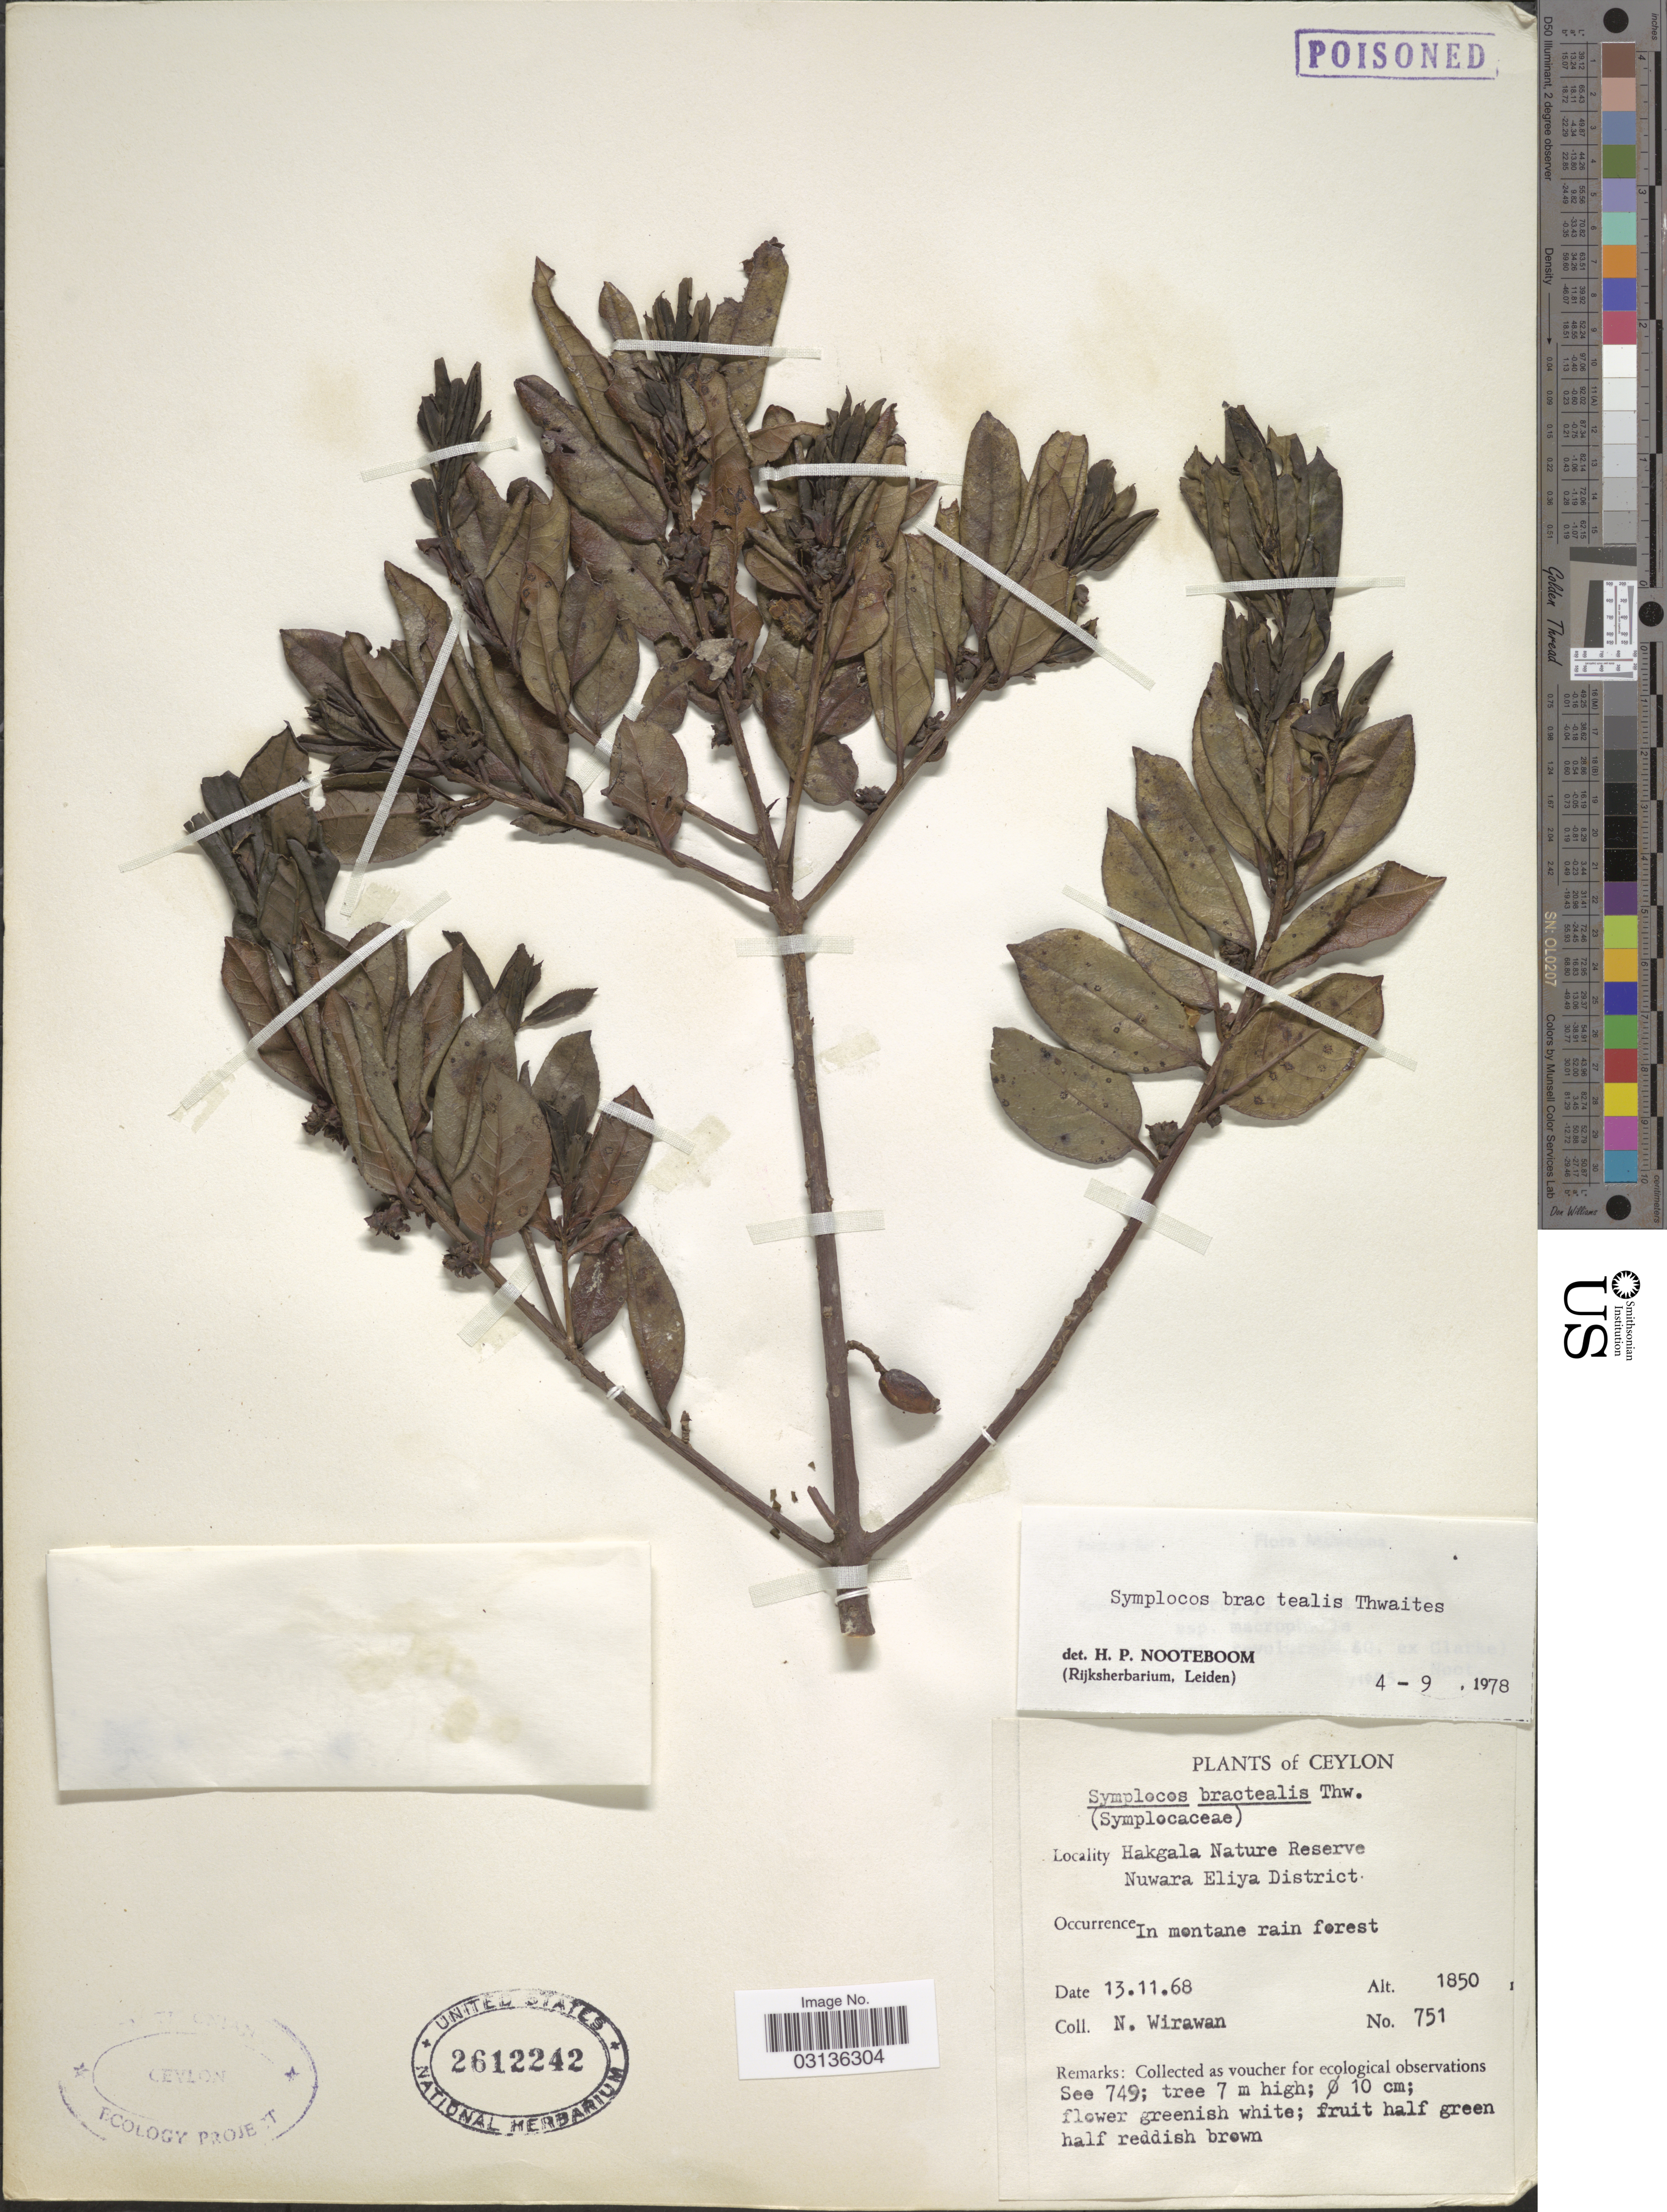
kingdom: Plantae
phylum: Tracheophyta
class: Magnoliopsida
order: Ericales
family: Symplocaceae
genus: Symplocos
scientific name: Symplocos bractealis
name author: Thwaites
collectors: N. Wirawan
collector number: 751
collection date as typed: Transcribed d/m/y: 13/11/68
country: Sri Lanka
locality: Ceylon. Hakgala Nature Reserve. Nuwara Eliya District.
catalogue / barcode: US 2612242